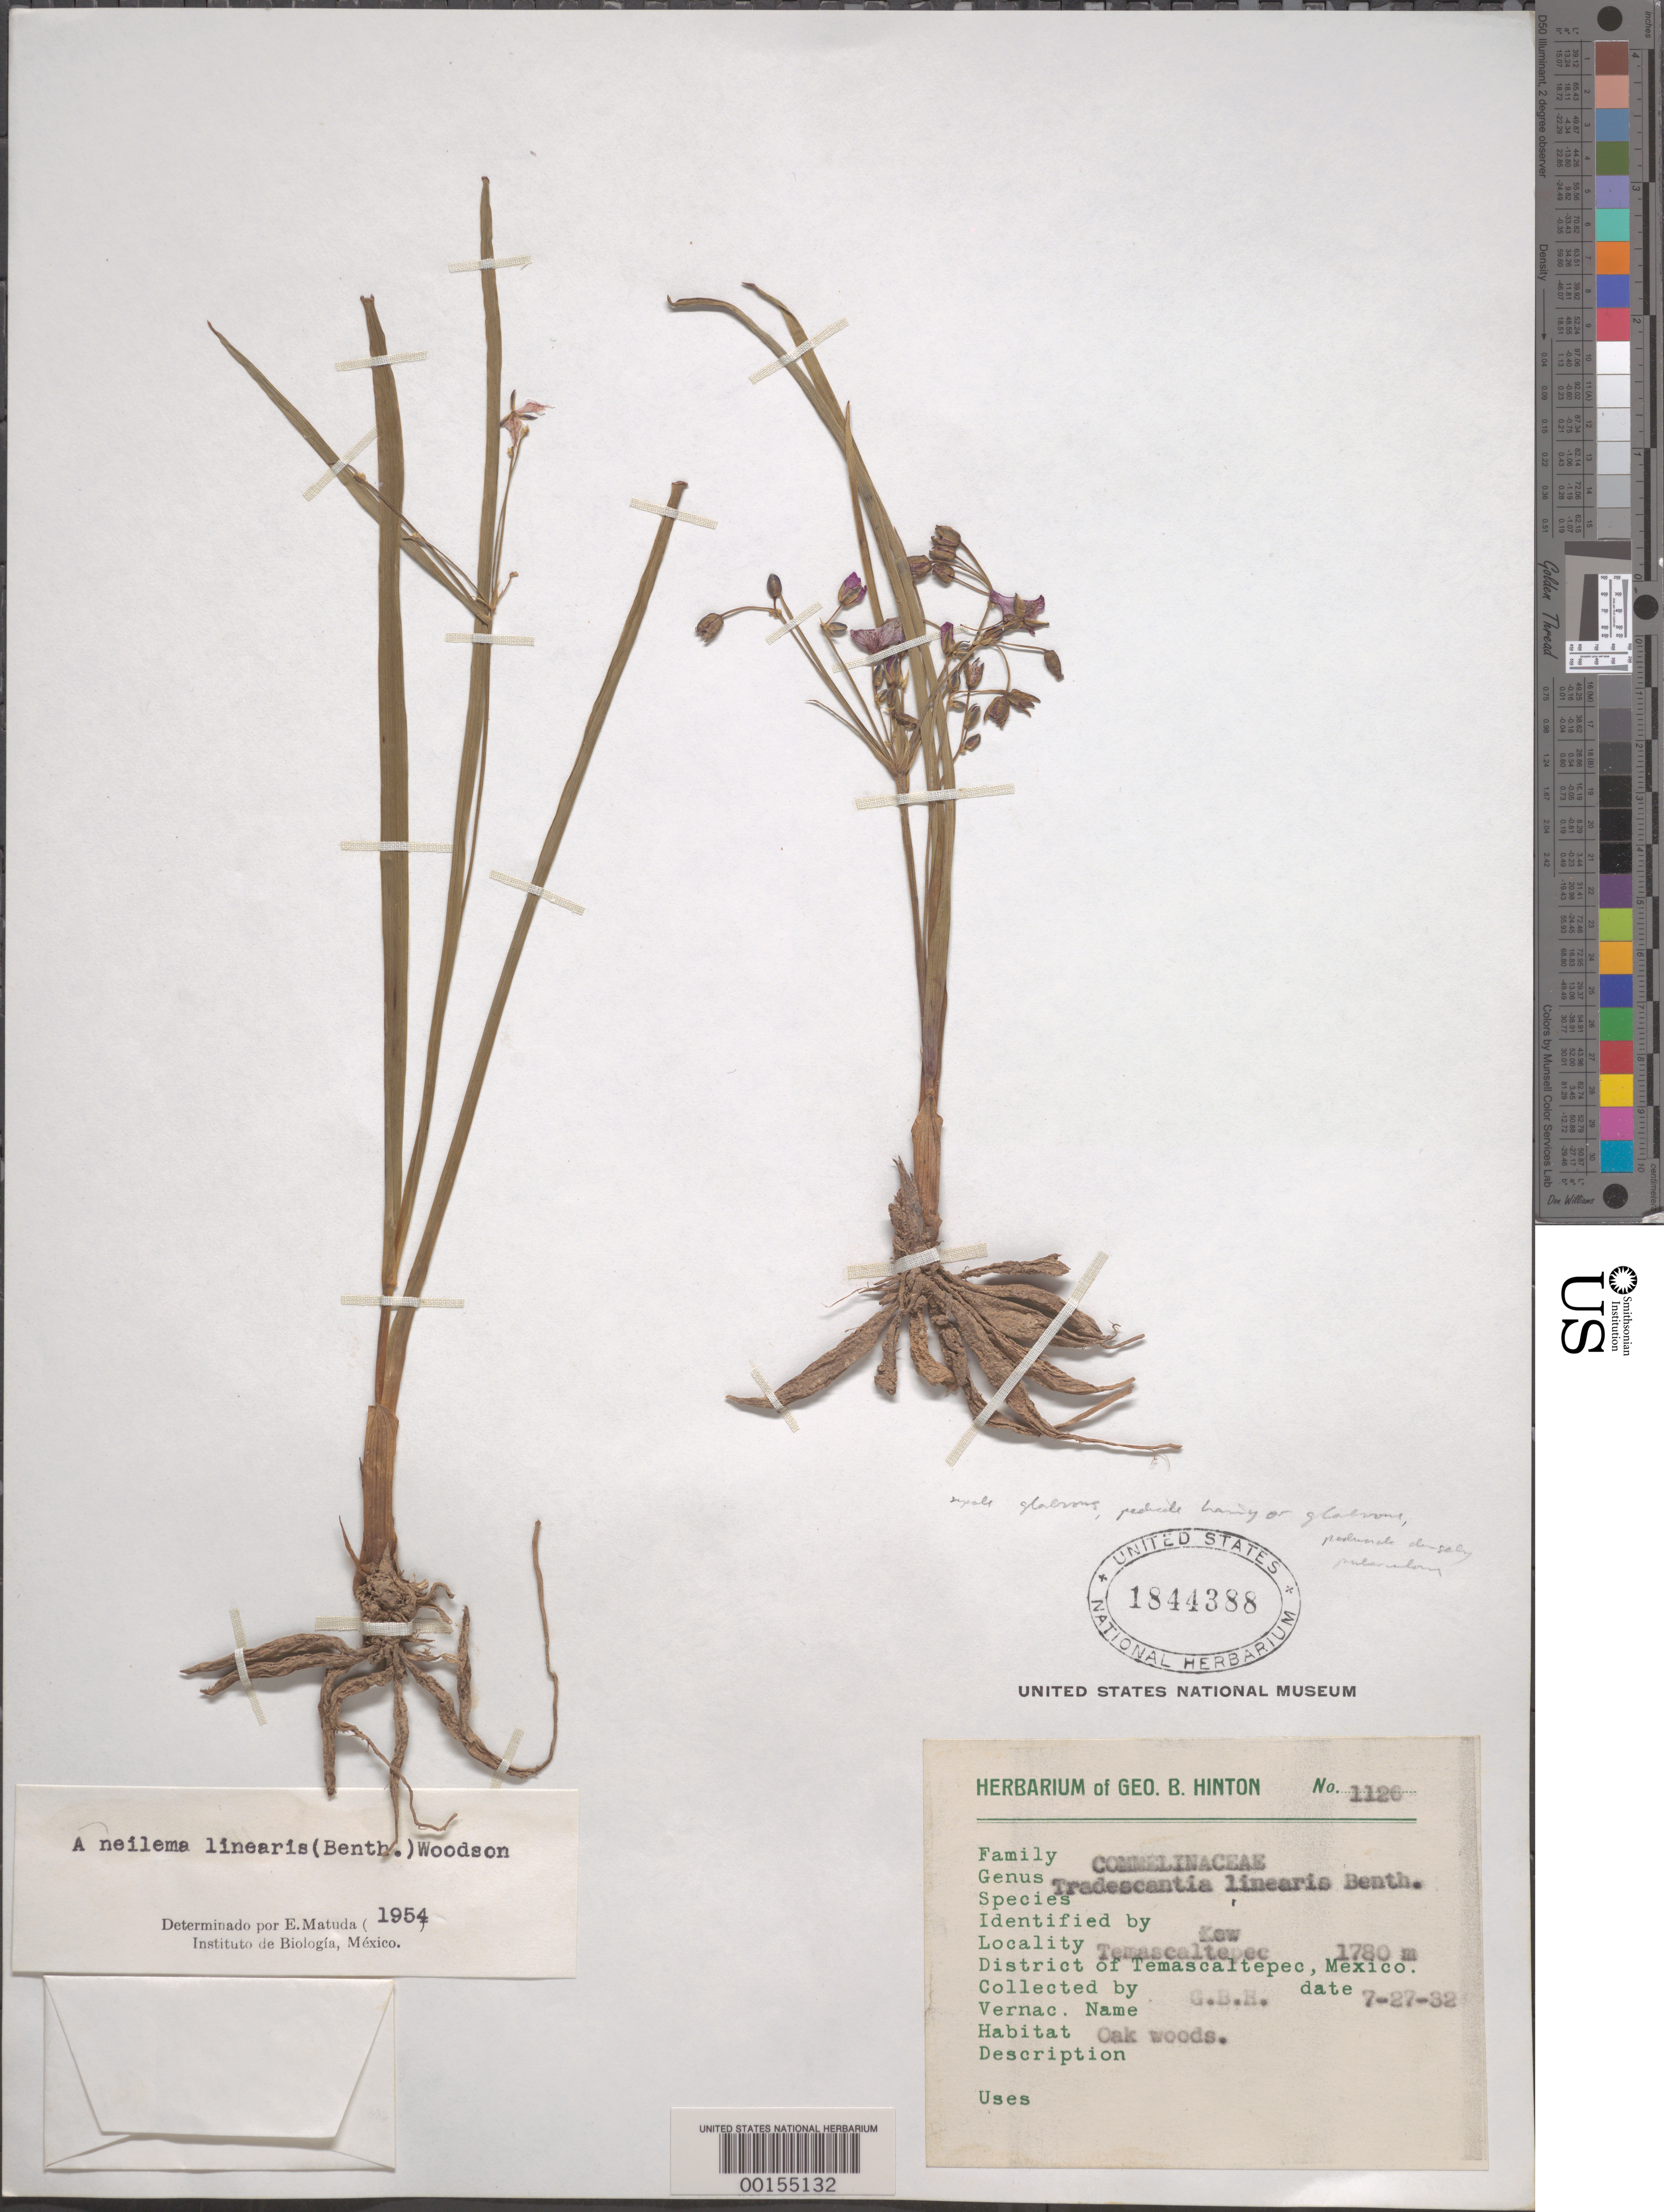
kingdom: Plantae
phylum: Tracheophyta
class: Liliopsida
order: Commelinales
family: Commelinaceae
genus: Gibasis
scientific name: Gibasis linearis var. graminifolia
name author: (C.B. Clarke) Rohweder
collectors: G. B. Hinton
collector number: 1126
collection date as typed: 27 Jul 1932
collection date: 1932-07-27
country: Mexico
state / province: México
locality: Temascaltepec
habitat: Oak woods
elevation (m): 1780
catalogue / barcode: US 1844388